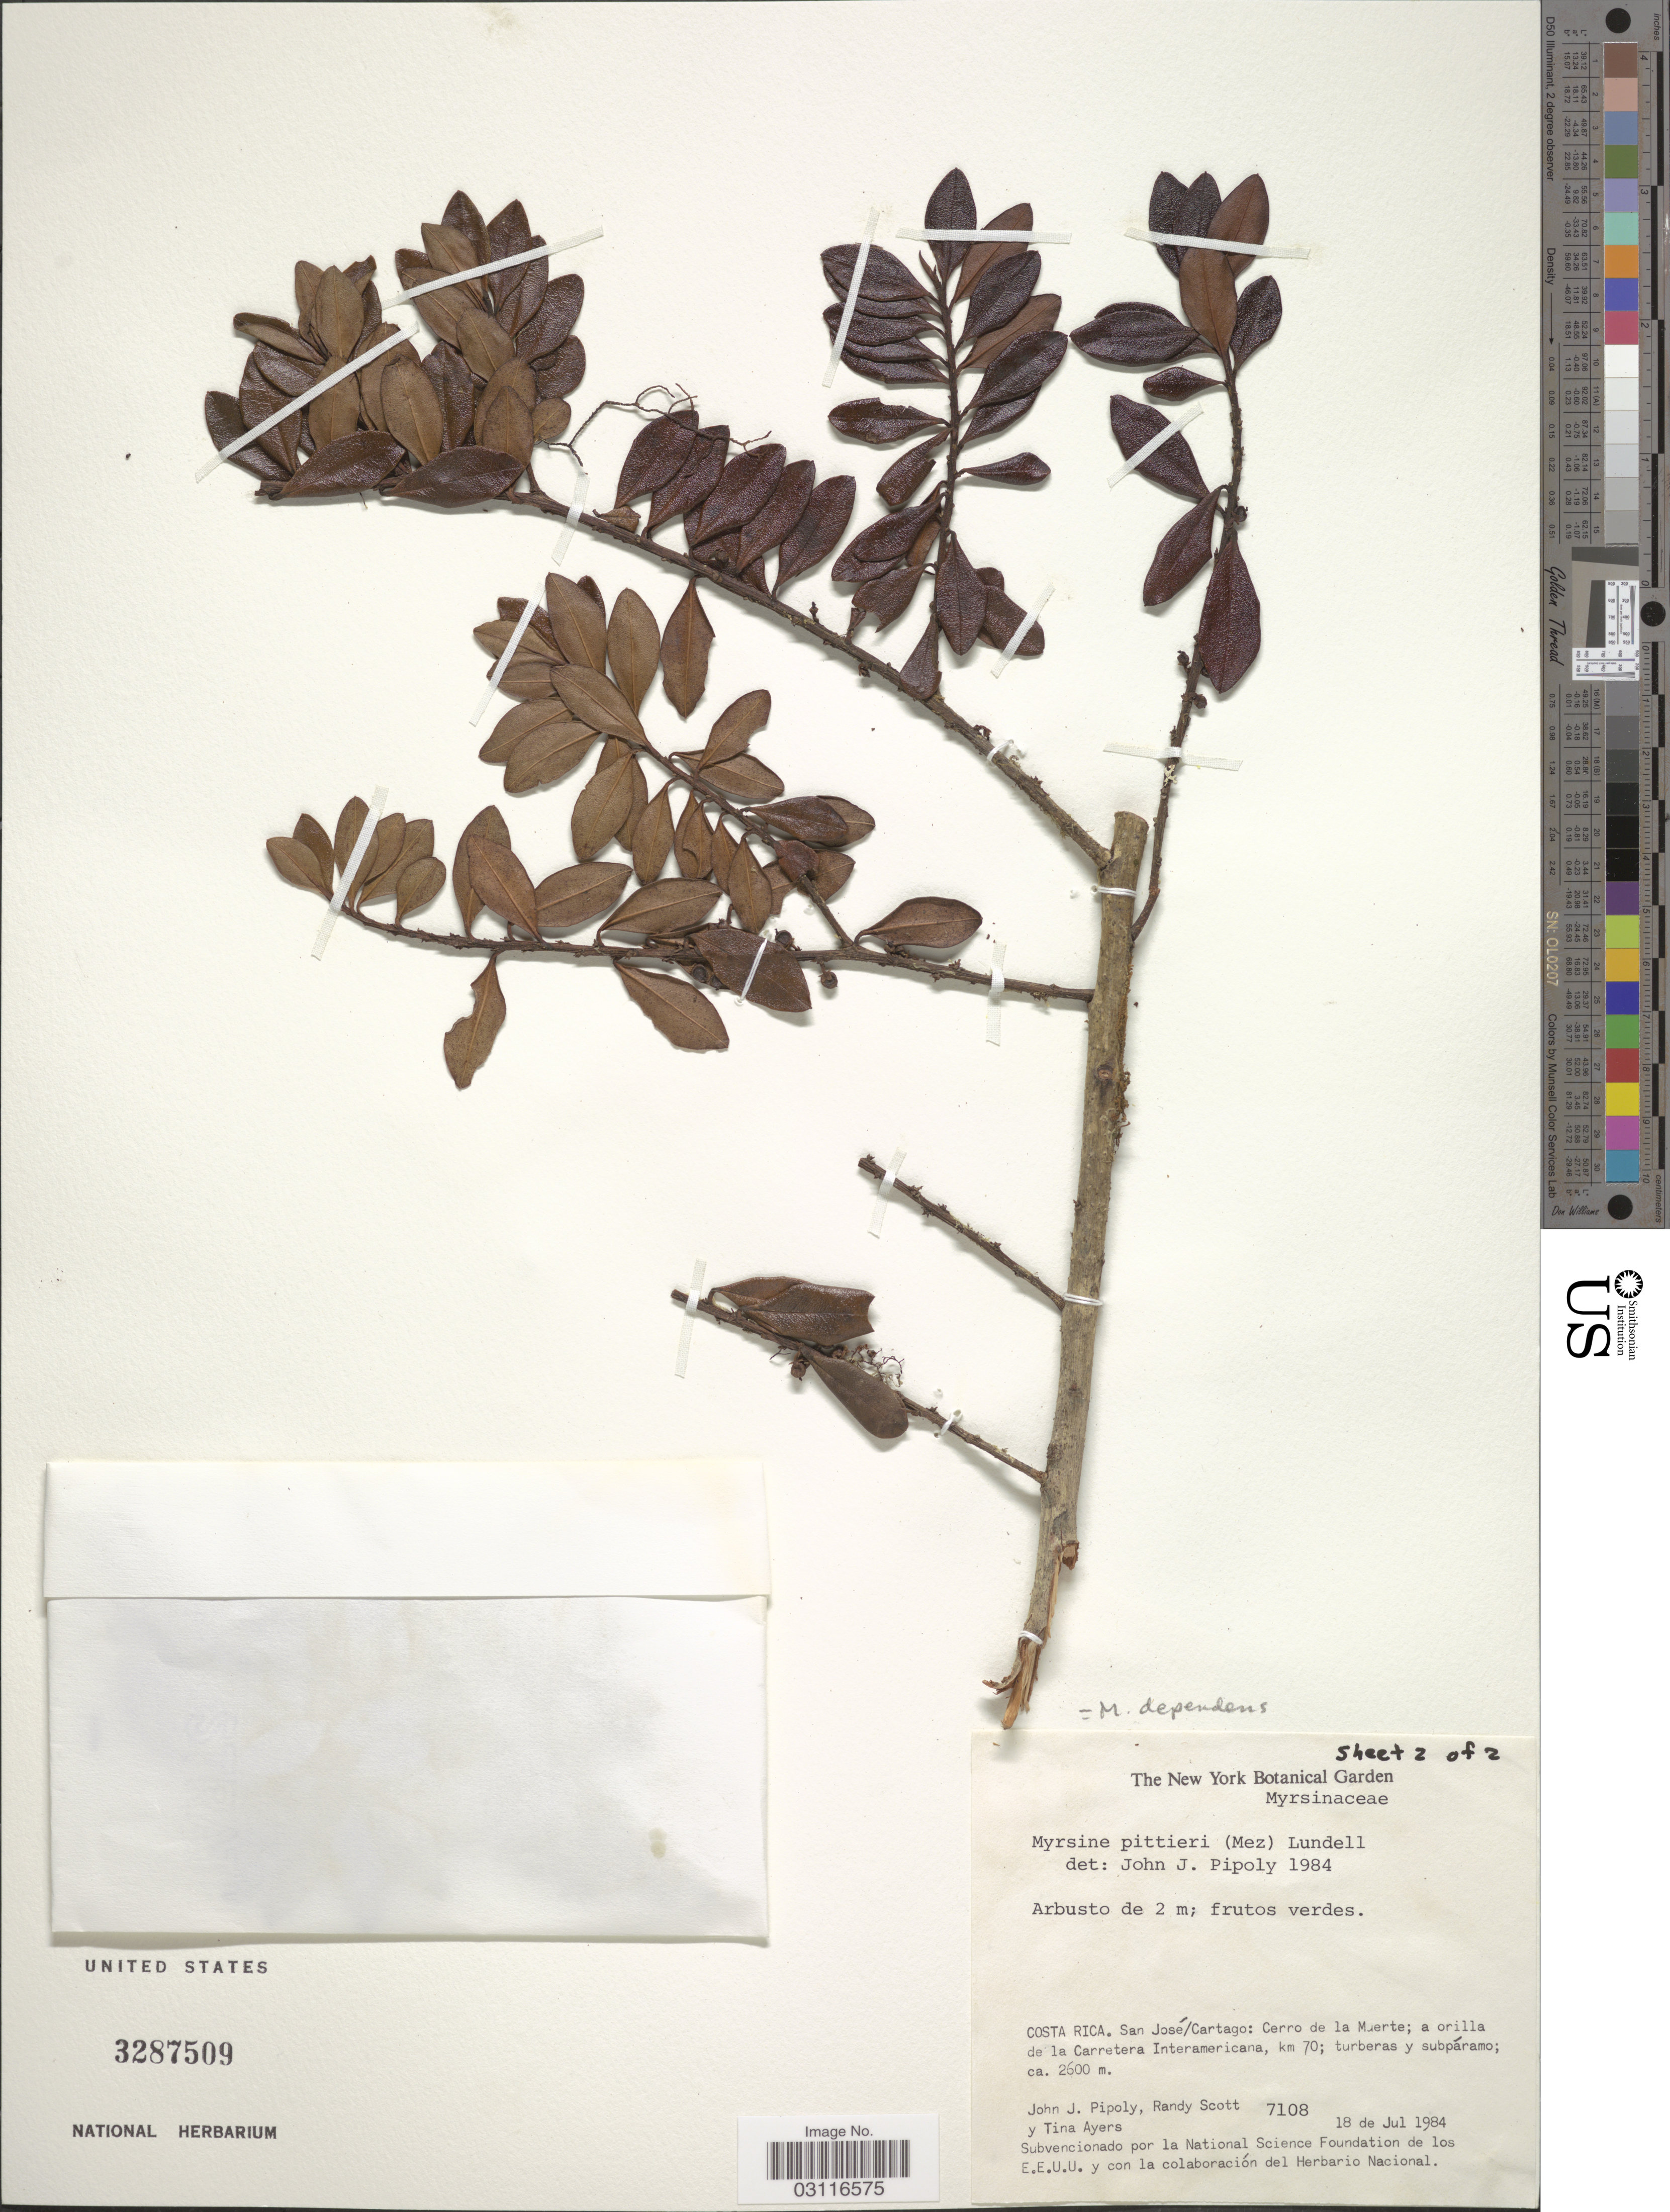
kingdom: Plantae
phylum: Tracheophyta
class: Magnoliopsida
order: Ericales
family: Primulaceae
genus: Myrsine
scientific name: Myrsine dependens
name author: (Ruiz & Pav.) Spreng.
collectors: J. J. Pipoly, R. Scott & T. J. Ayers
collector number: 7108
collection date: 1984-07-18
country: Costa Rica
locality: San José/Cartago: Cerro de la Muerte; a orilla de la Carretera Interamericana, km 70.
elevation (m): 2600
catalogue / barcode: US 3287509